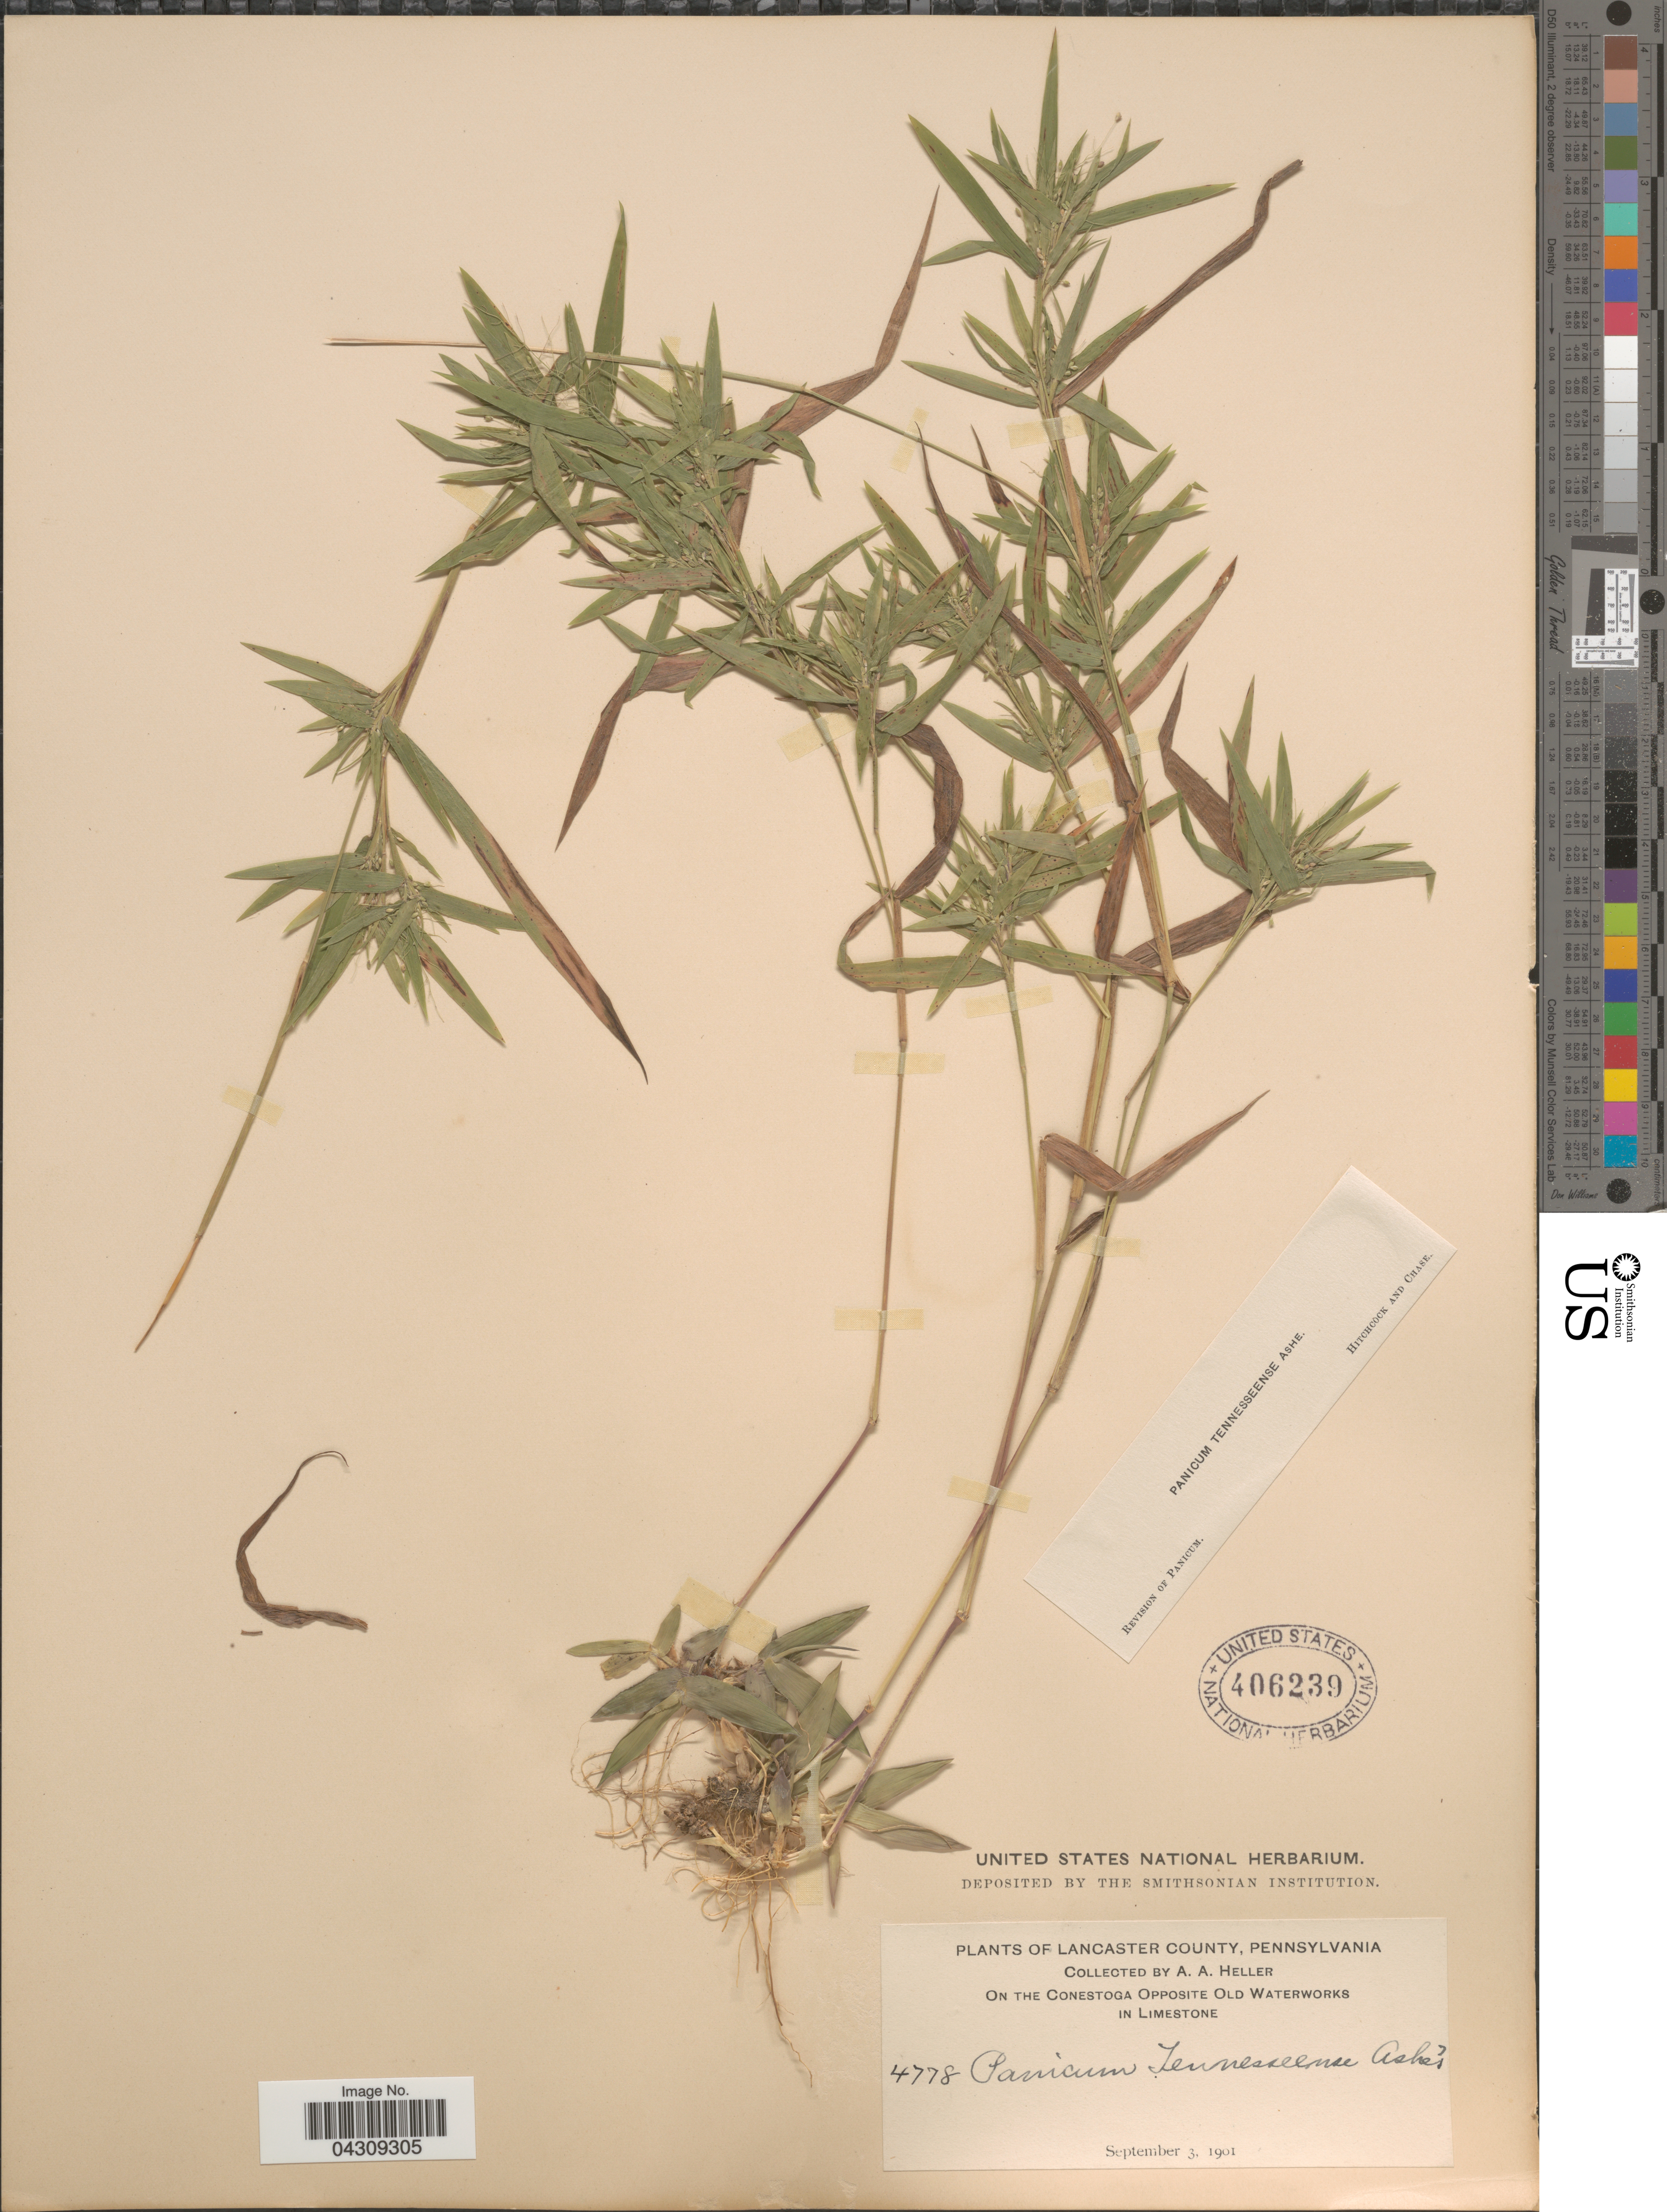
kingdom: Plantae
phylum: Tracheophyta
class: Liliopsida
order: Poales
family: Poaceae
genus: Dichanthelium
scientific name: Dichanthelium acuminatum var. acuminatum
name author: (Sw.) Gould & C.A. Clark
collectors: A. A. Heller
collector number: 4778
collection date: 1901-09-03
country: United States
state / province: Pennsylvania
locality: Lancaster County. On the Conestoga Opposite Old Waterworks in Limestone.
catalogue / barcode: US 406239